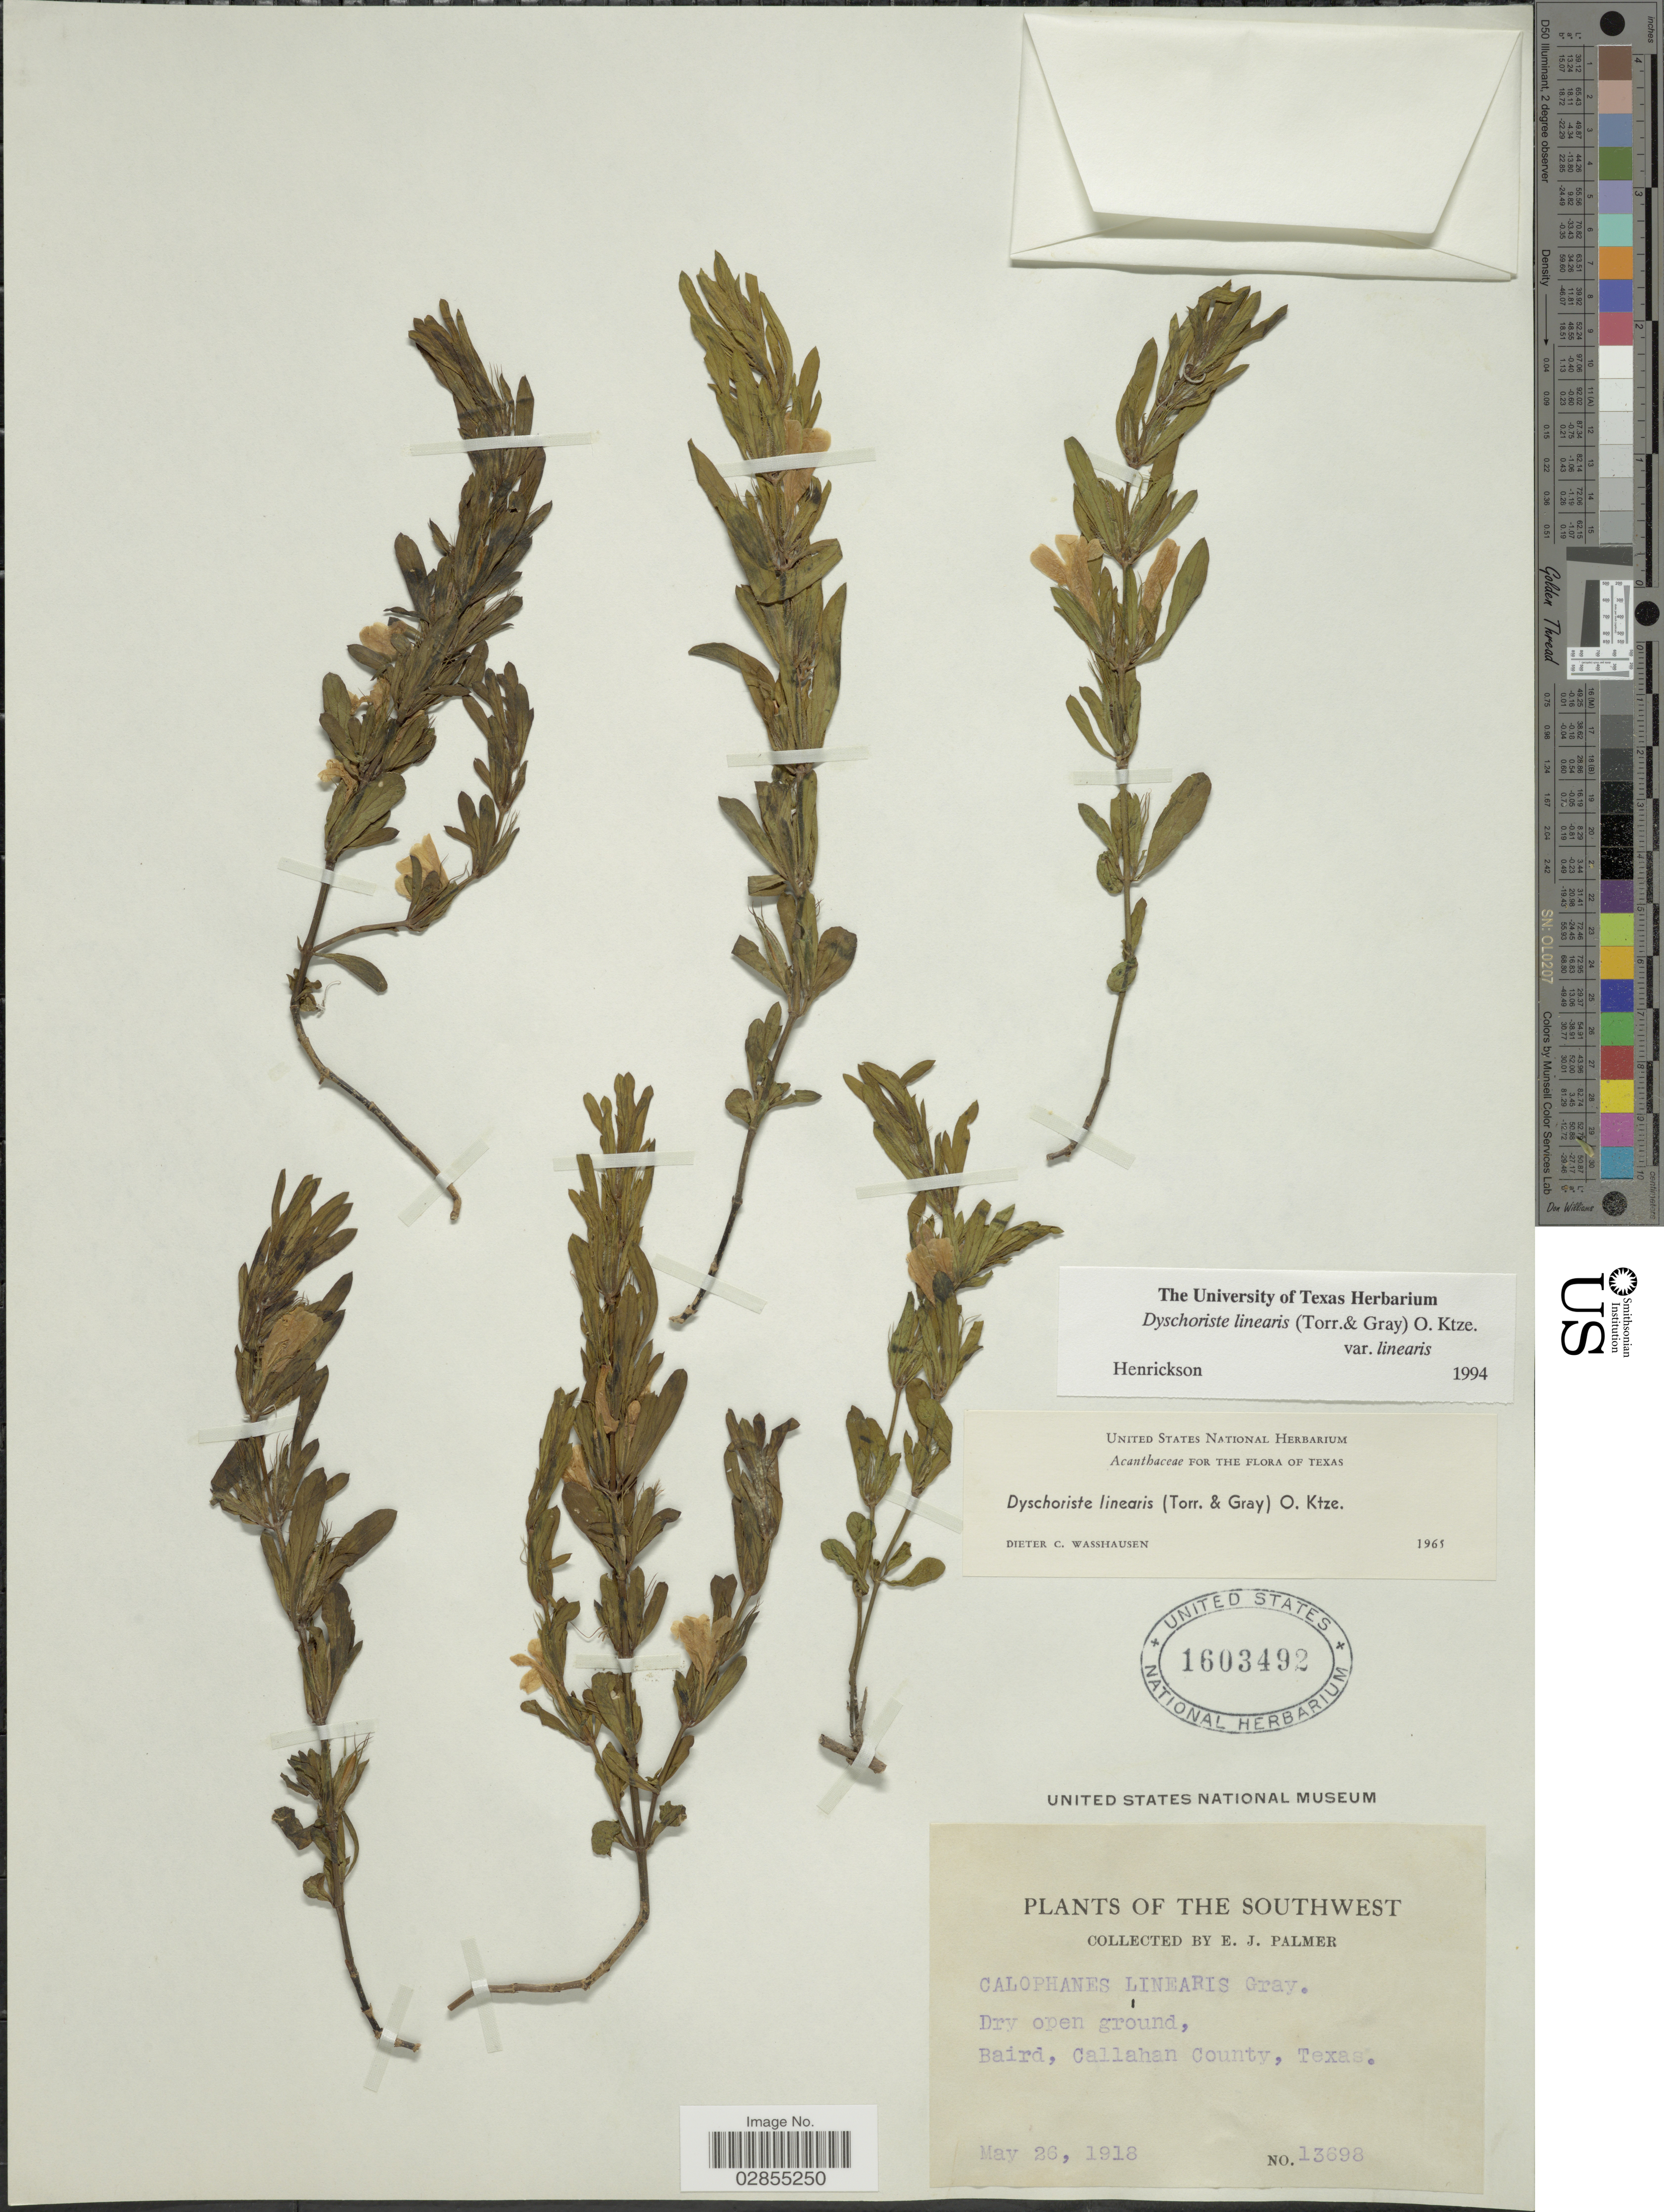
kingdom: Plantae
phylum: Tracheophyta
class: Magnoliopsida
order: Lamiales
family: Acanthaceae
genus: Dyschoriste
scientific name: Dyschoriste linearis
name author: (Torr. & A. Gray) Kuntze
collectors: E. J. Palmer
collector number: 13698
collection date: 1918-05-26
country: United States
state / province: Texas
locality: The Southwest. Baird, Callahan County.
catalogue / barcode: US 1603492